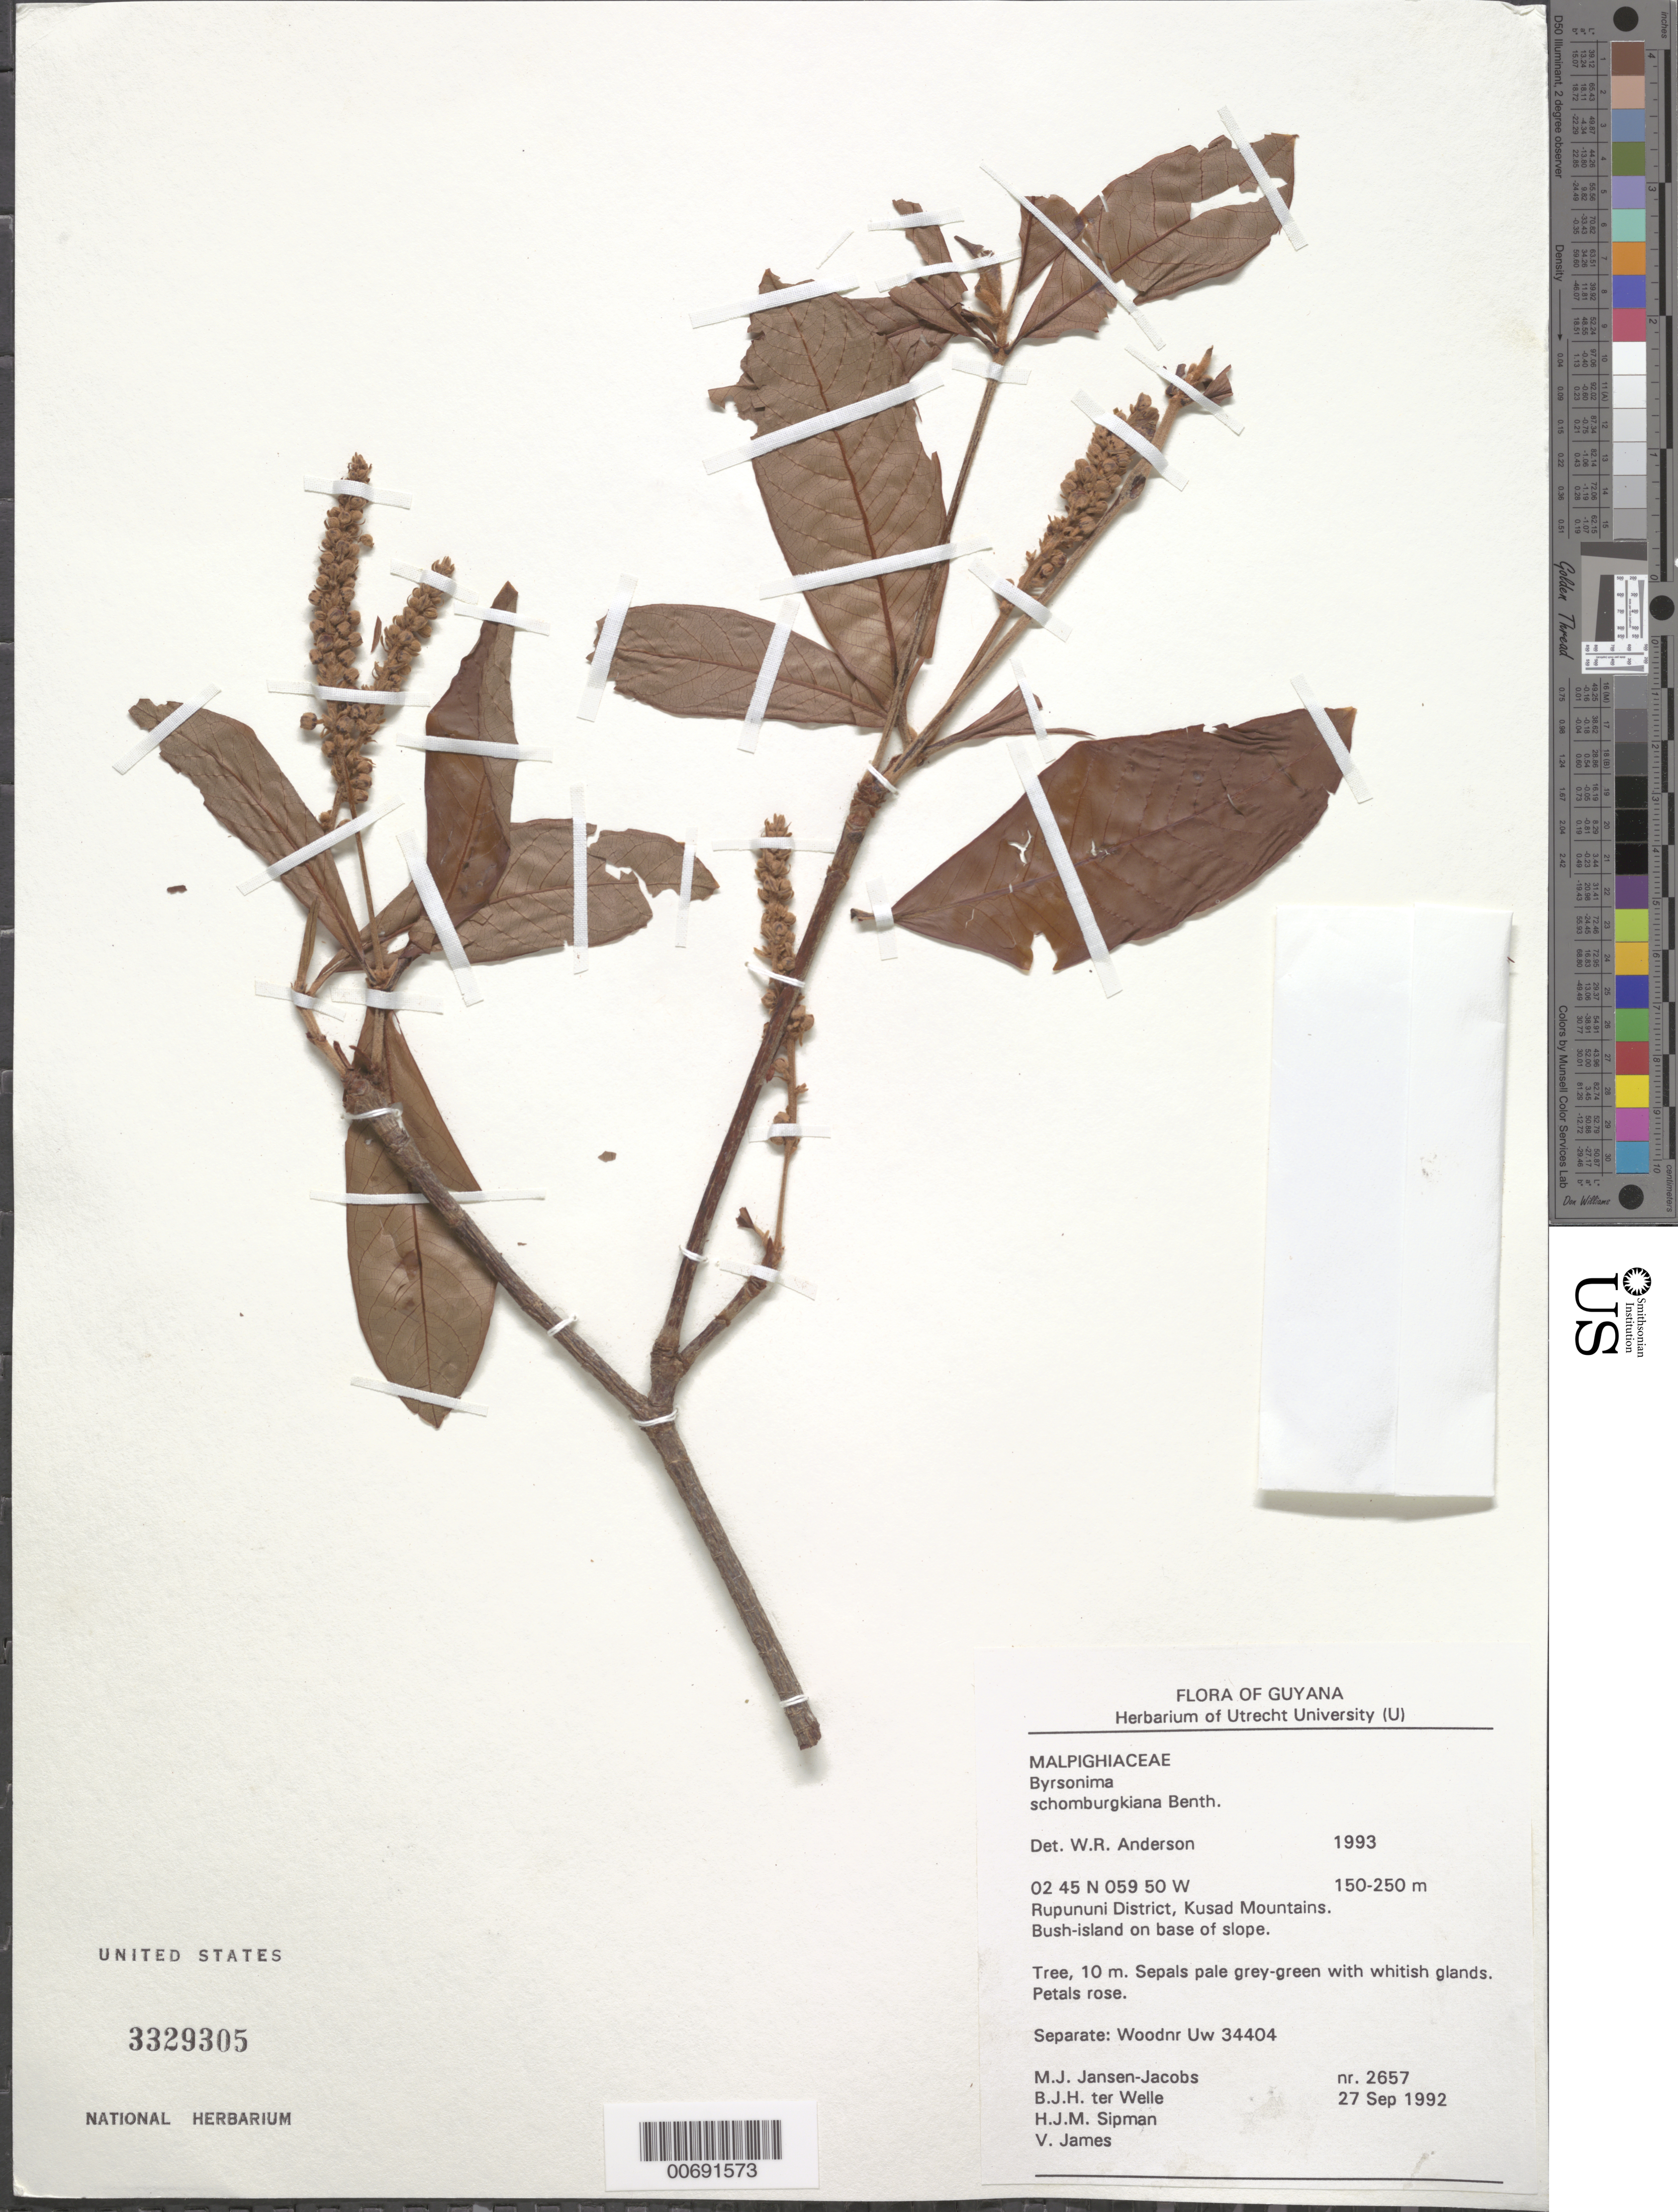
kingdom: Plantae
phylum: Tracheophyta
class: Magnoliopsida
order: Malpighiales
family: Malpighiaceae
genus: Byrsonima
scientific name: Byrsonima schomburgkiana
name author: Benth.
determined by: Anderson, W. R., (MICH), University of Michigan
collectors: M. J. Jansen-Jacobs, B. Welle, H. J. M. Sipman & V. James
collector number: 2657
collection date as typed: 27-Sep-92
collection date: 1992-09-27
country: Guyana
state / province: U. Takutu-U. Essequibo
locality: Kusad Mountains, Rupununi District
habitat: Bush island on base of slope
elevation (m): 150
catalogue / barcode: US 3329305